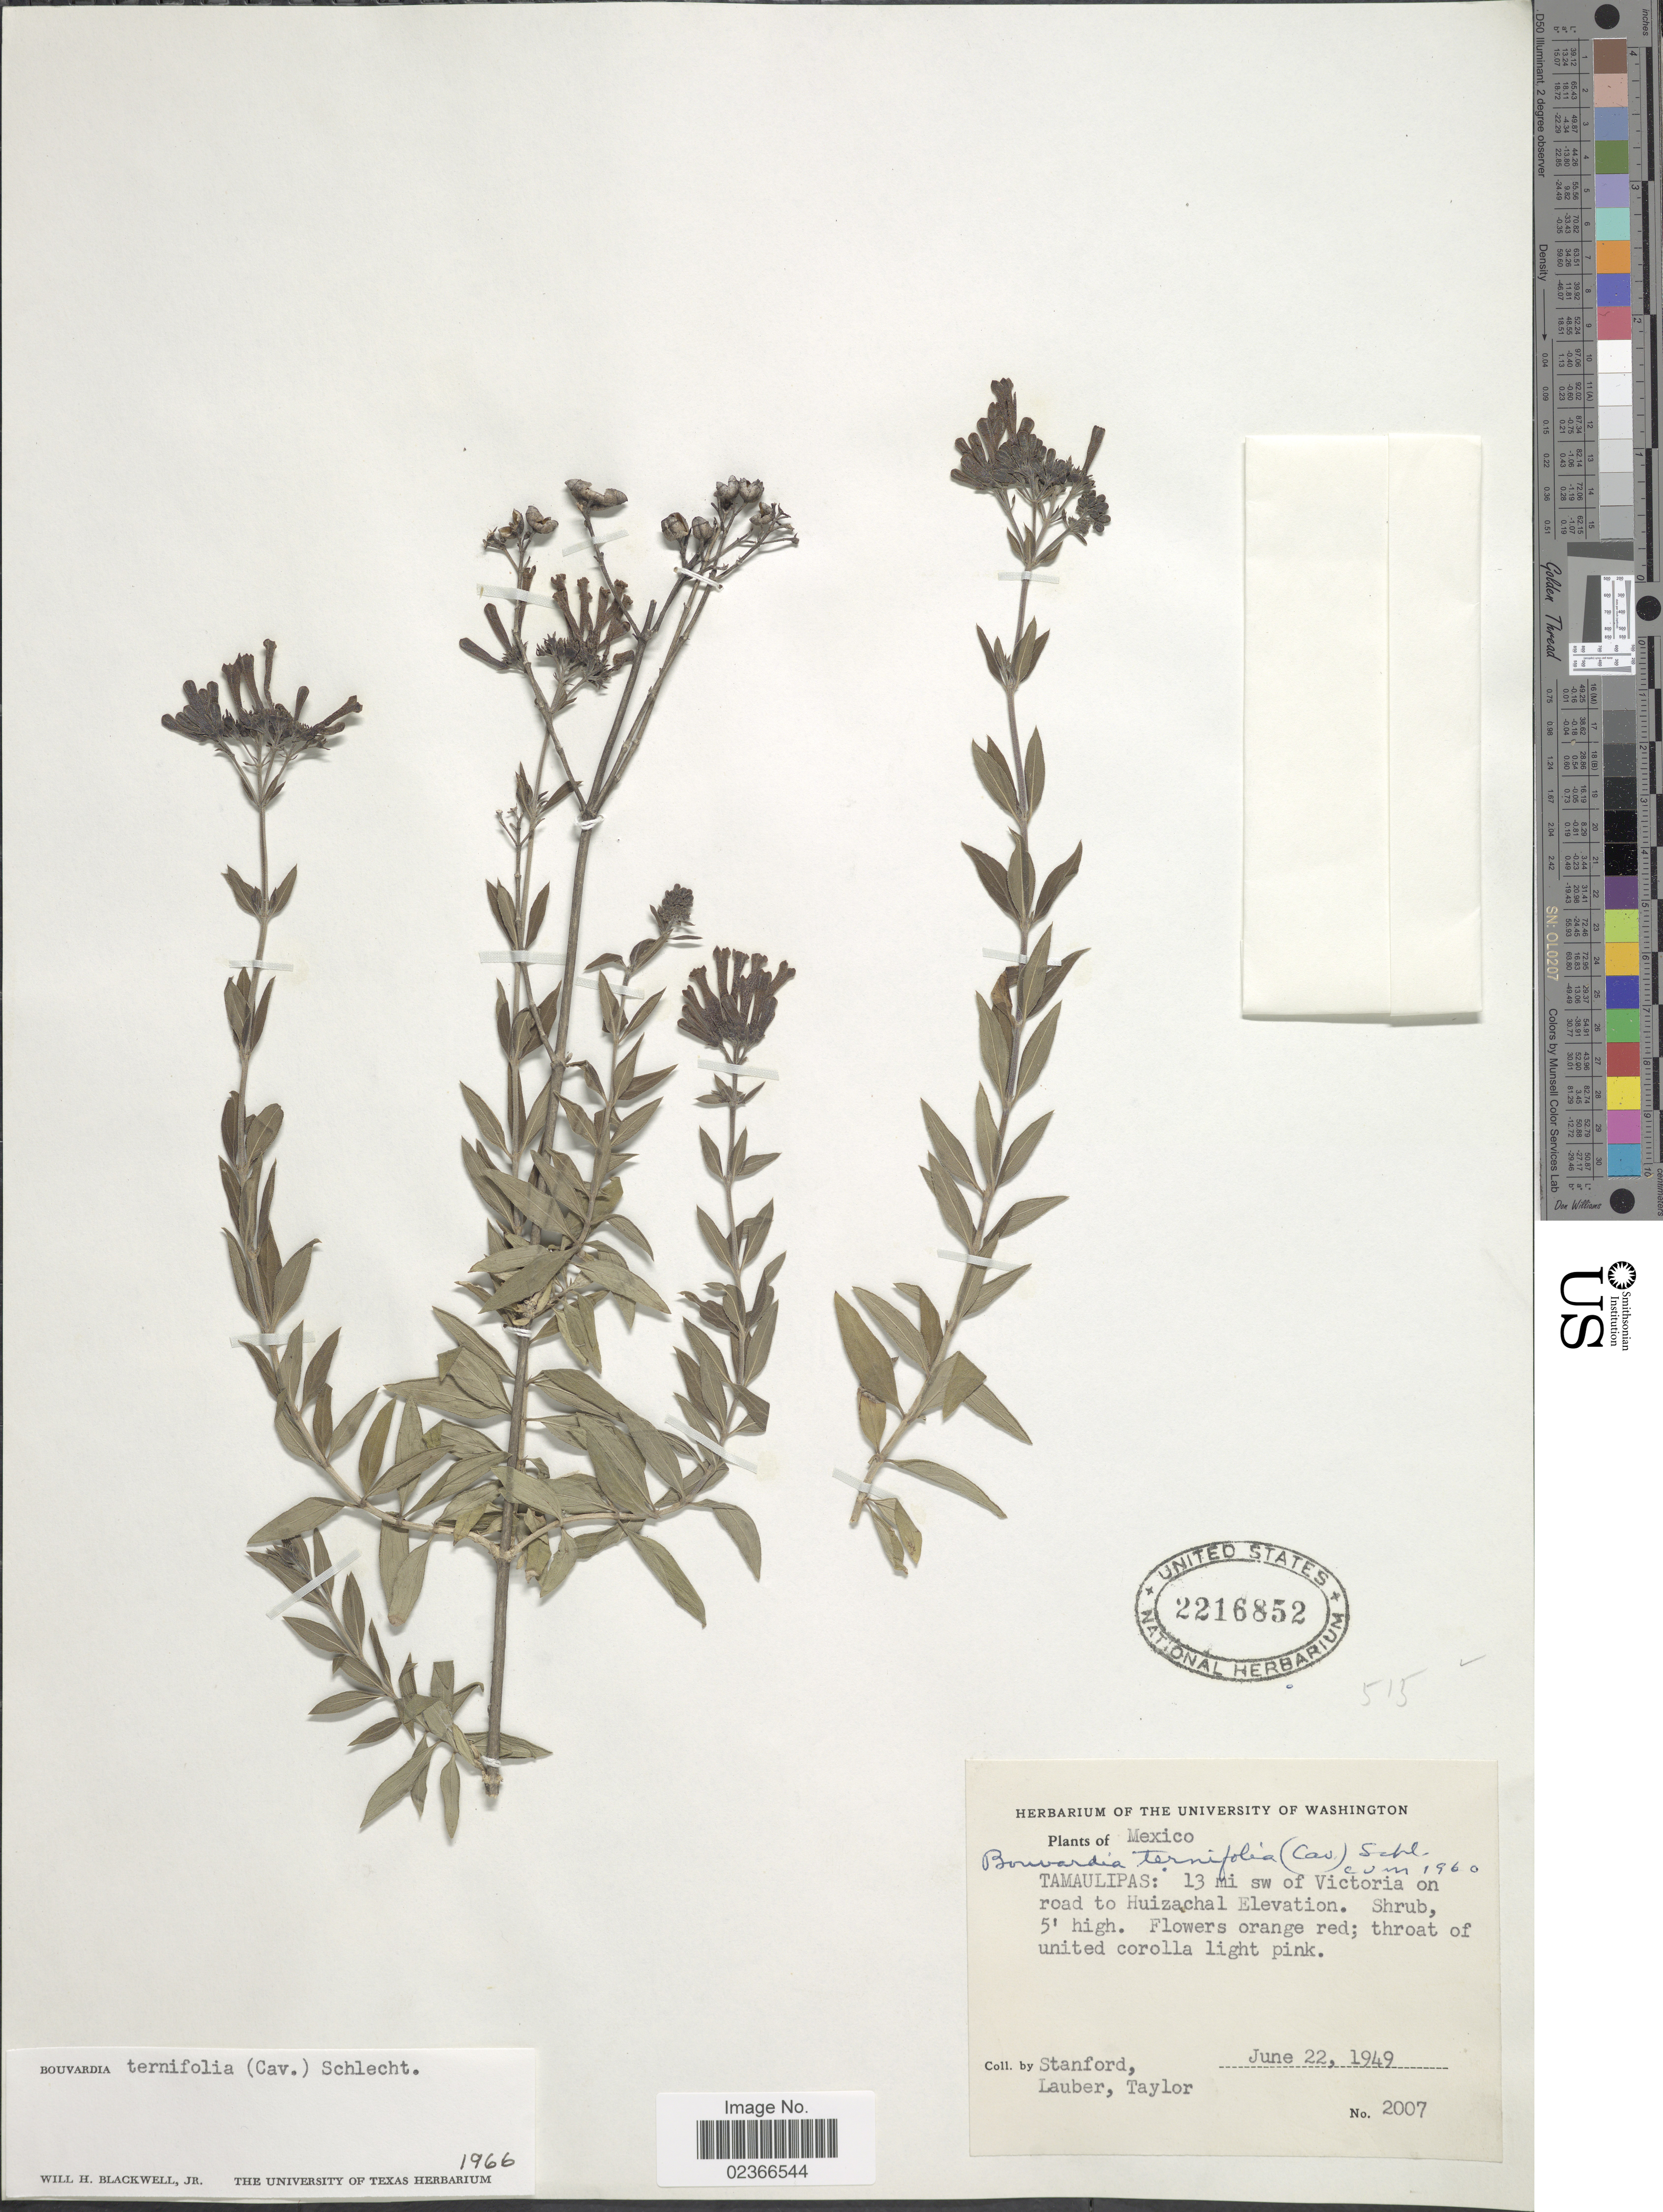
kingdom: Plantae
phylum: Tracheophyta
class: Magnoliopsida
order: Gentianales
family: Rubiaceae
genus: Bouvardia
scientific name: Bouvardia ternifolia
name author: (Cav.) Schltdl.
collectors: -. Stanford, Lauber, -- & -. Taylor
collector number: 2007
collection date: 1949-06-22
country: Mexico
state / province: Tamaulipas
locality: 13 mi sw of Victoria on road to Huizachal Elevation.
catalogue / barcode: US 2216852